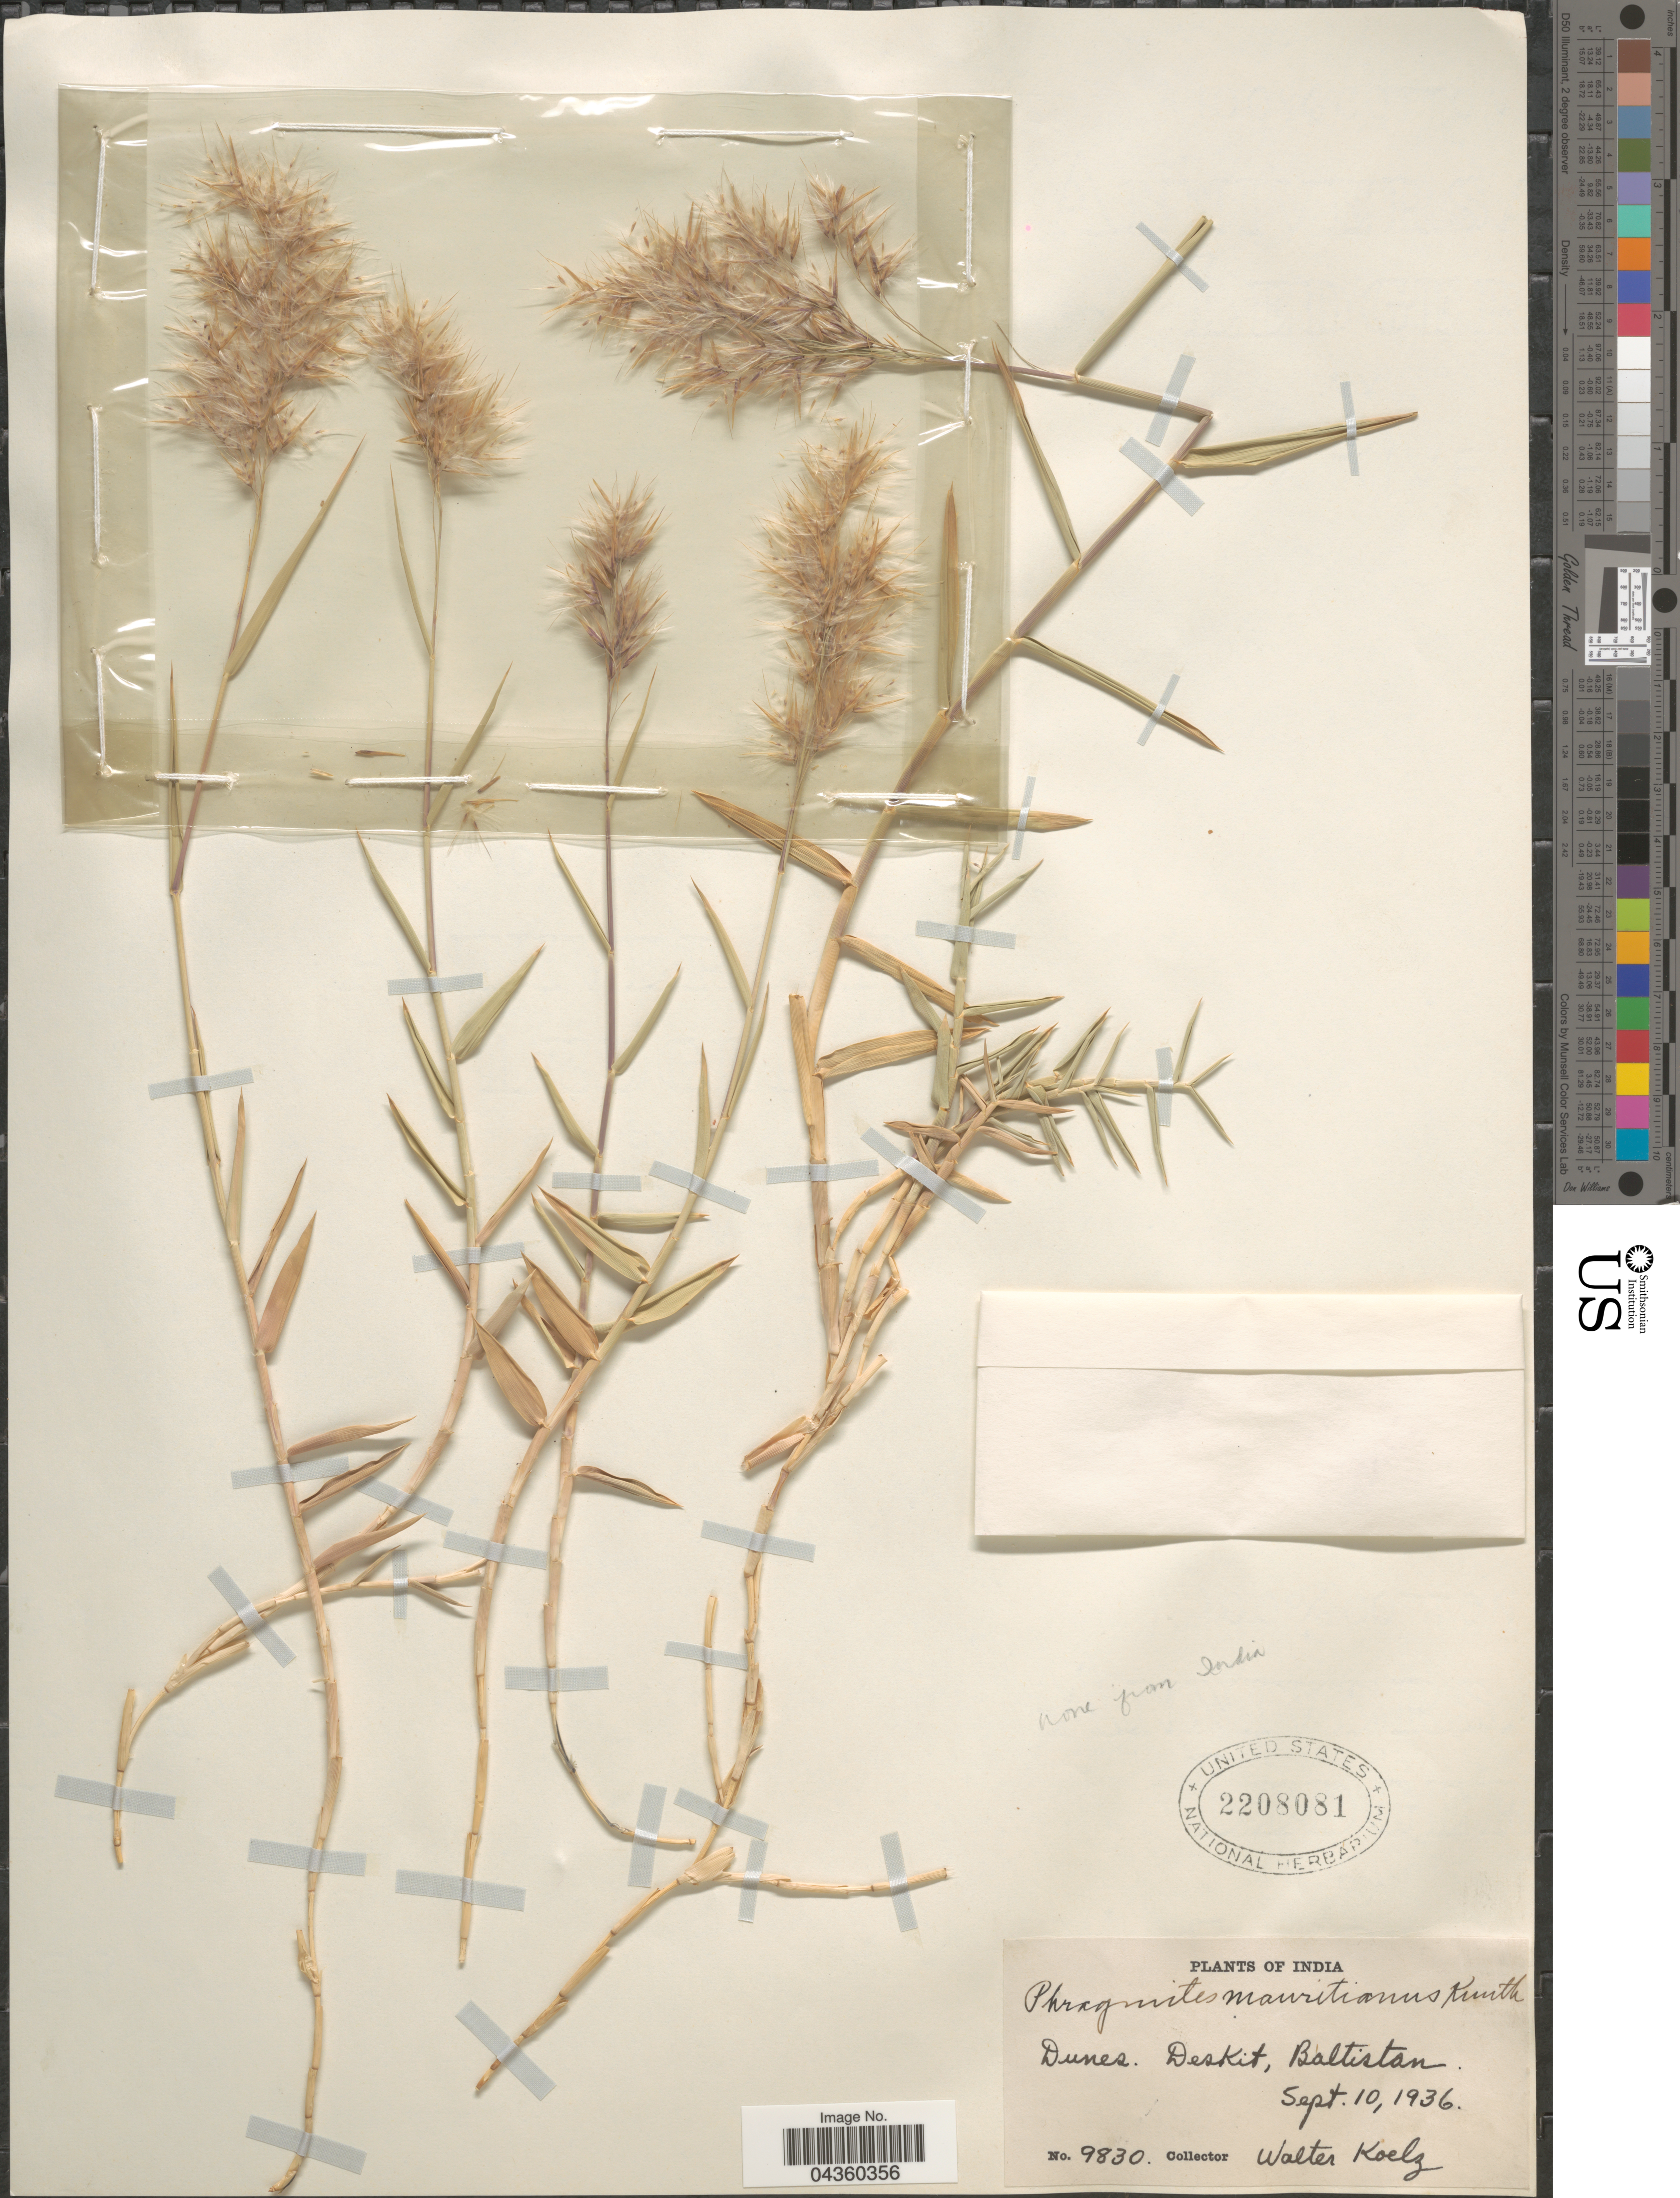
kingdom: Plantae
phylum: Tracheophyta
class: Liliopsida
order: Poales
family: Poaceae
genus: Phragmites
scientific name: Phragmites mauritianus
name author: Kunth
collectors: W. N. Koelz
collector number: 9830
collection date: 1936-09-10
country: Pakistan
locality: Deskit, Baltistan.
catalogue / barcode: US 2208081